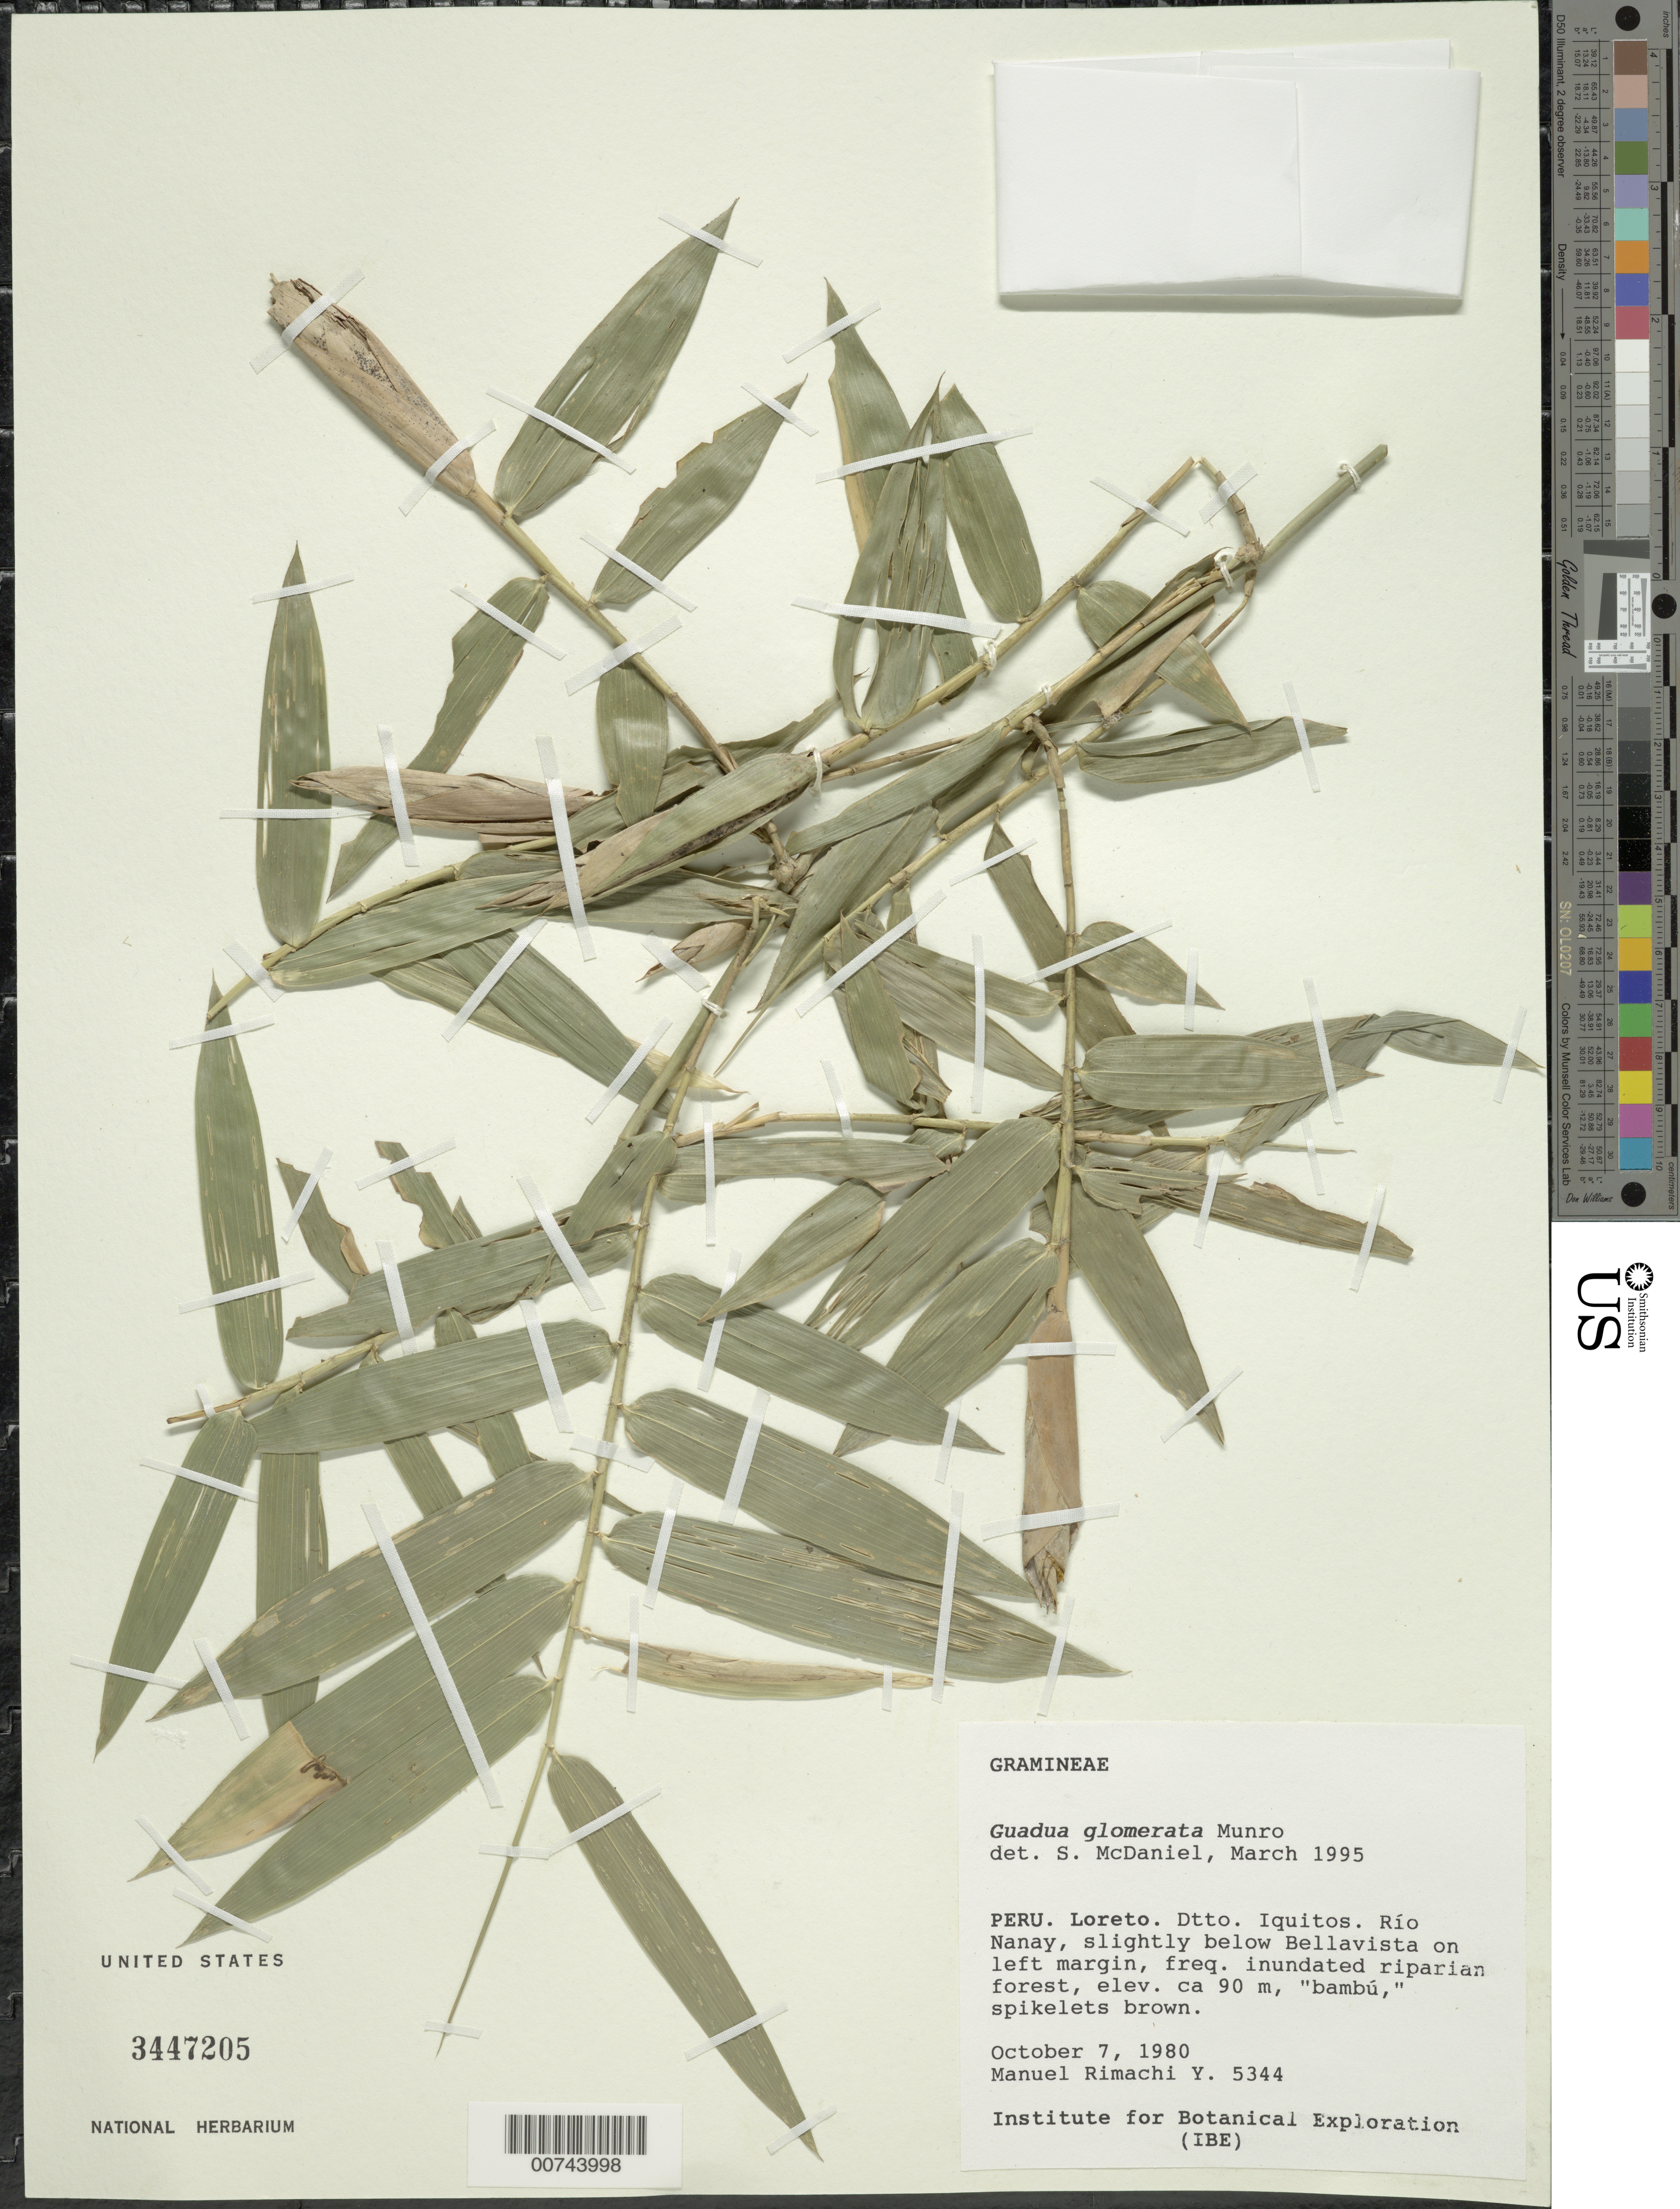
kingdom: Plantae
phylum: Tracheophyta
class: Liliopsida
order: Poales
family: Poaceae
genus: Guadua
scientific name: Guadua glomerata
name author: Munro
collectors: M. Rimachi Y.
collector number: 5344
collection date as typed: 07 Oct 1980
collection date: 1980-10-07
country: Peru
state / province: Loreto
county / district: Maynas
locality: Rio Nanay, below Bellavista.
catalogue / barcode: US 3447205